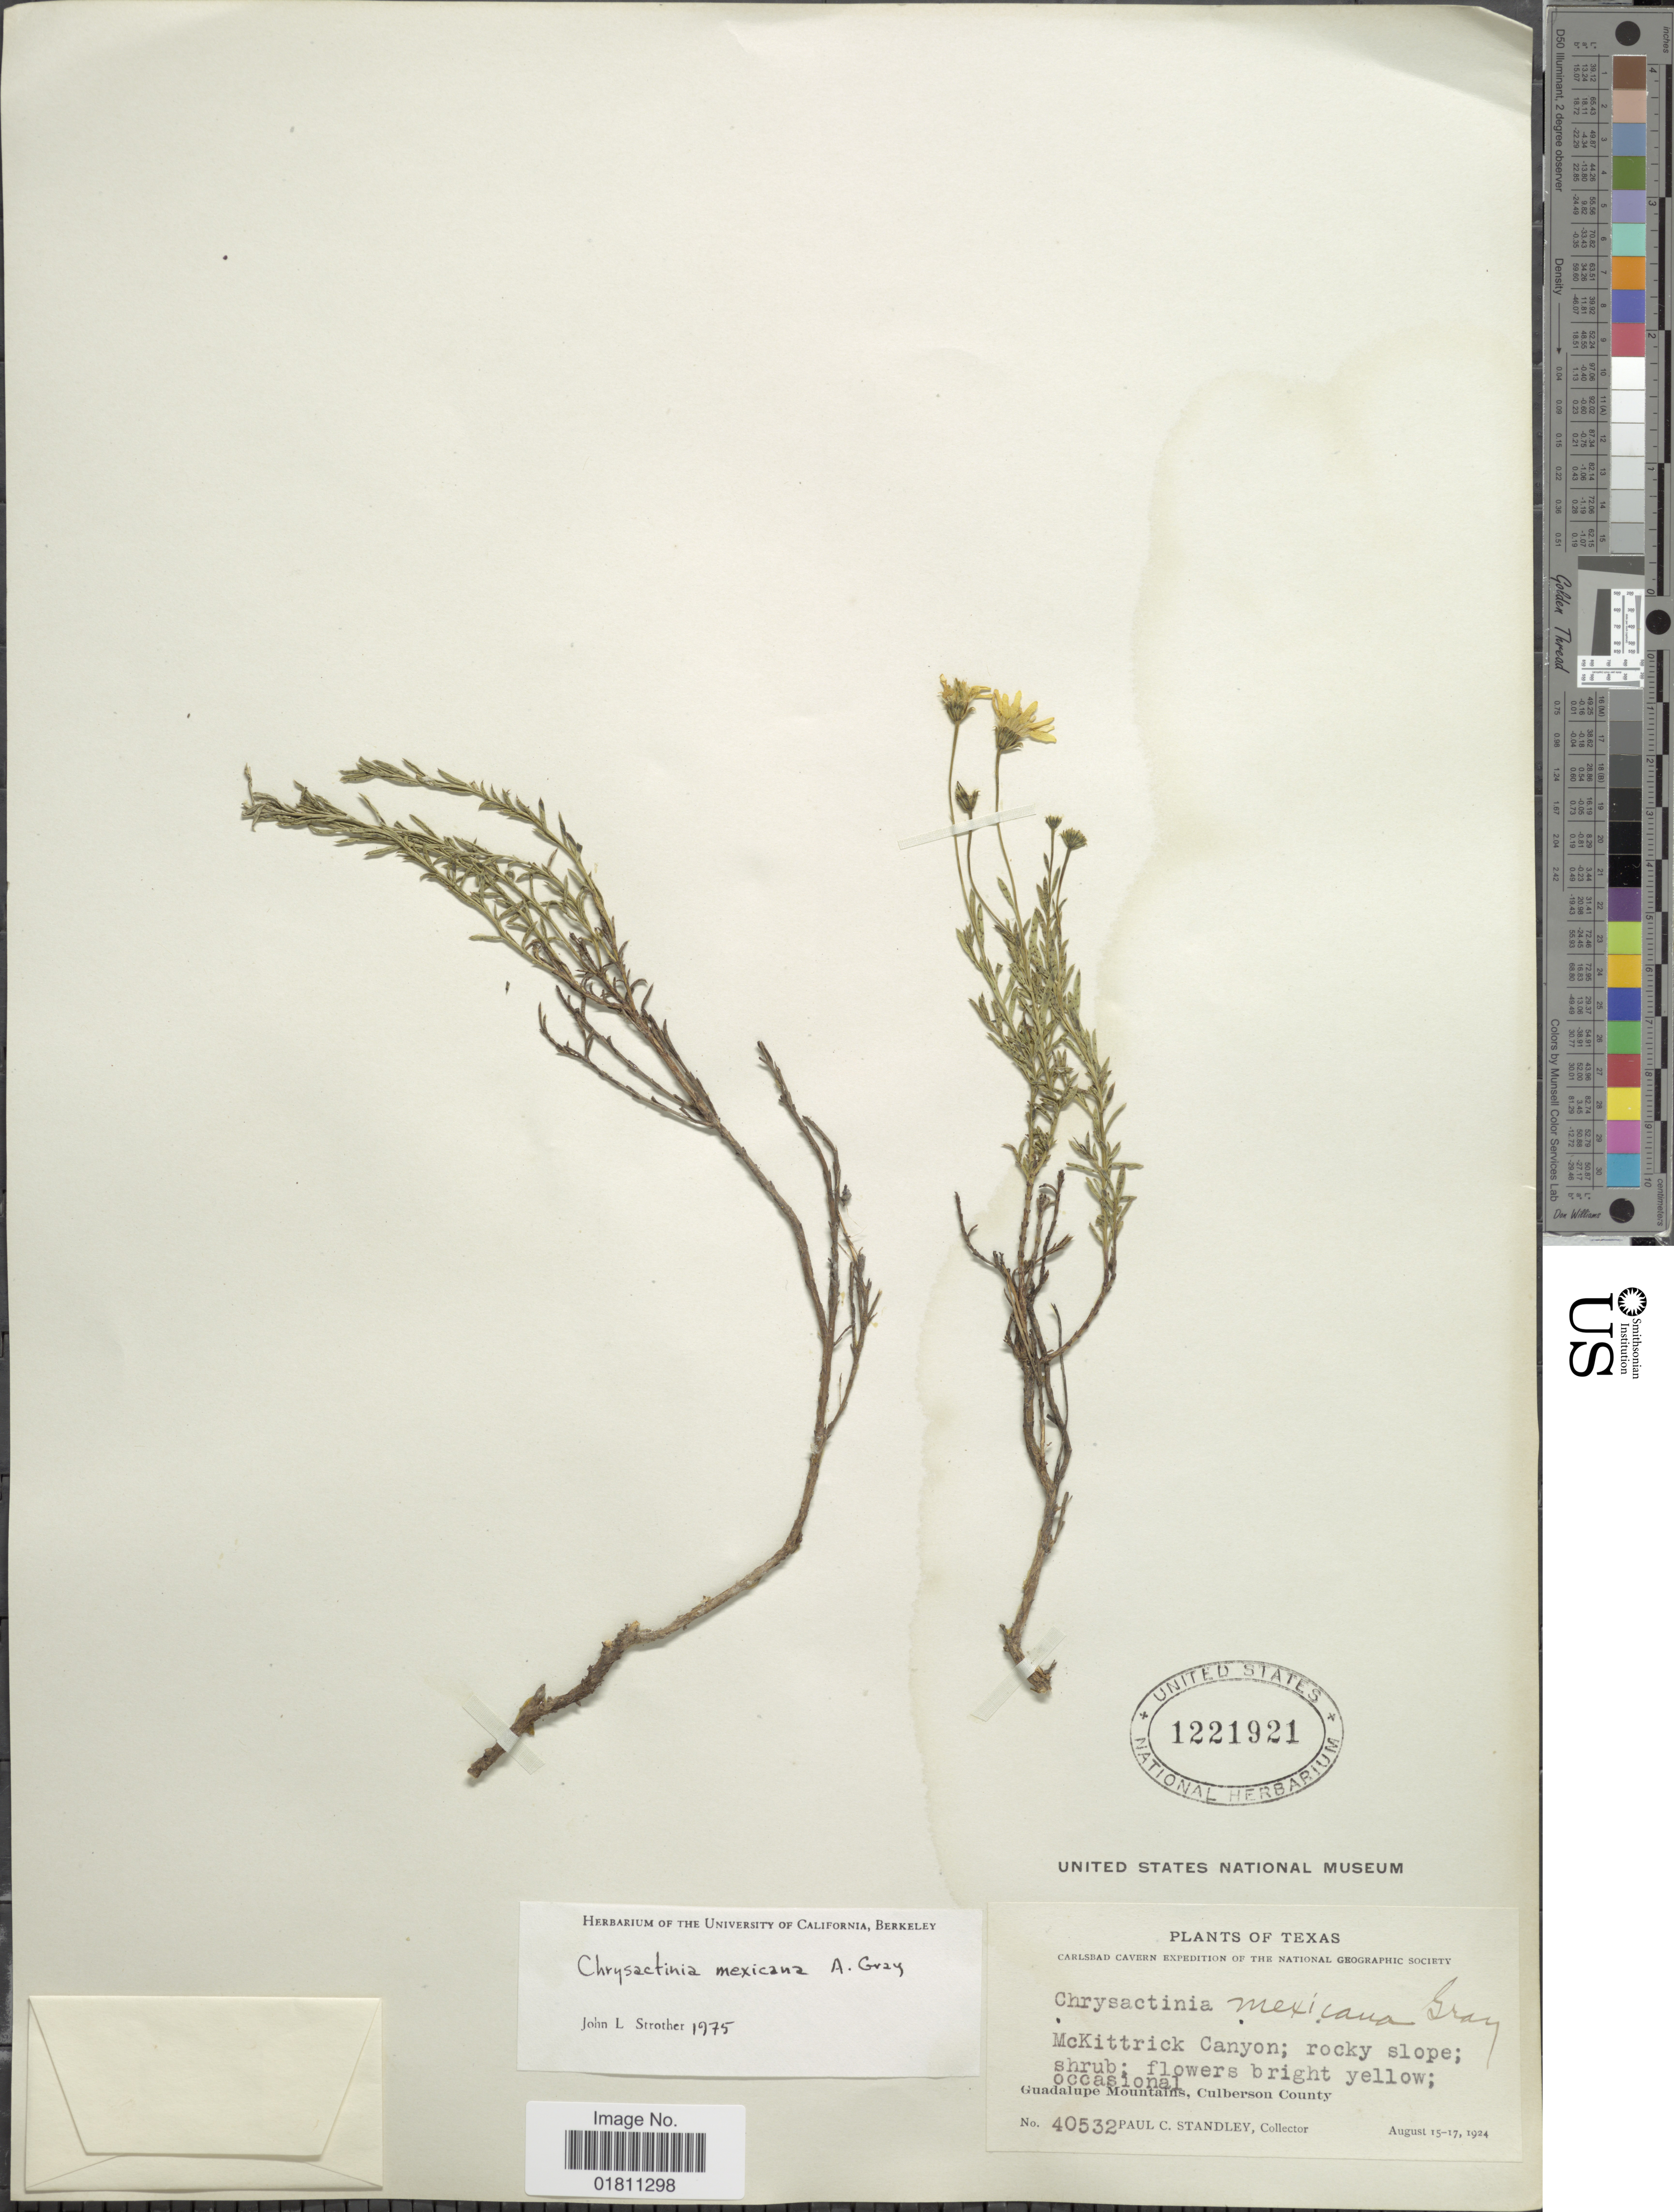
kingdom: Plantae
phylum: Tracheophyta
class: Magnoliopsida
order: Asterales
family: Asteraceae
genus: Chrysactinia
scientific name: Chrysactinia mexicana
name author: A. Gray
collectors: P. C. Standley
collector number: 40532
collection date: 1924-08-15/1924-08-17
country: United States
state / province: Texas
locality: McKittrick Canyon, Guadalupe Mountains, Culberson County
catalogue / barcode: US 1221921